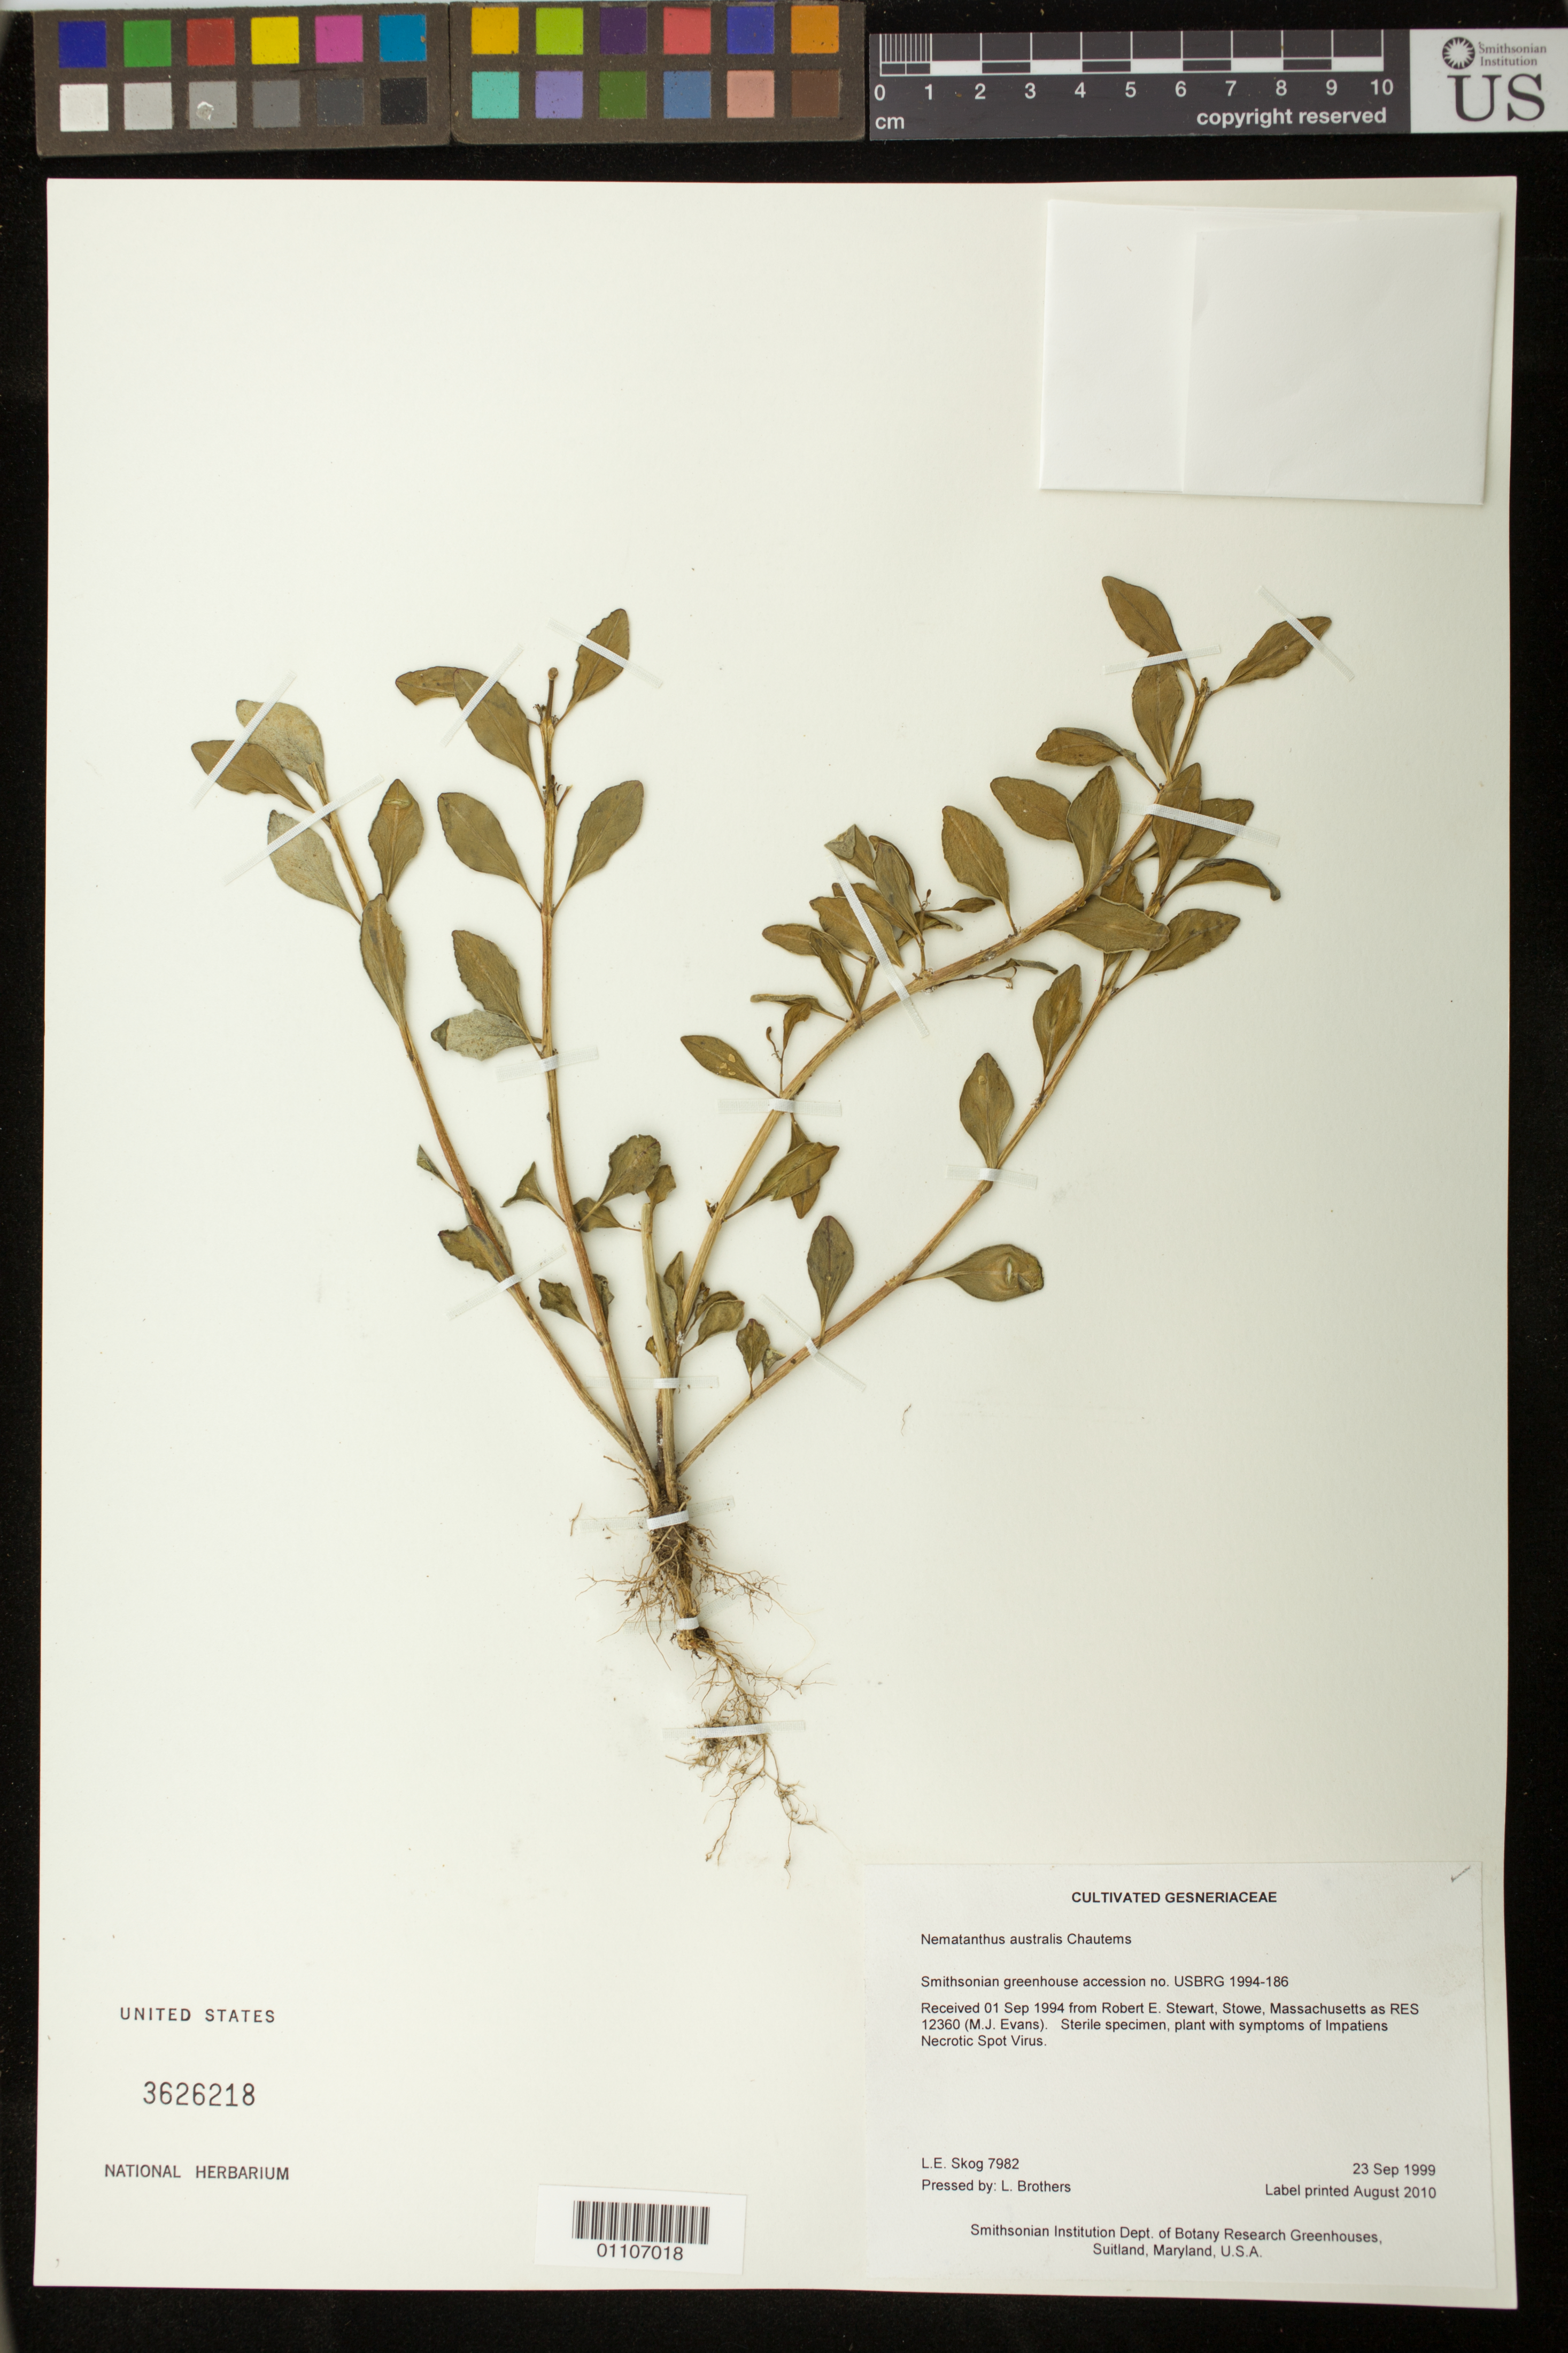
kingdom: Plantae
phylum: Tracheophyta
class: Magnoliopsida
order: Lamiales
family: Gesneriaceae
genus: Nematanthus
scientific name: Nematanthus australis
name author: Chautems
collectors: L. E. Skog & L. Brothers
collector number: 7982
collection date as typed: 23 Sep 1999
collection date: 1999-09-23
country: United States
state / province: Maryland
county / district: Prince George's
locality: Smithsonian Institution Dept. of Botany Research Greenhouses, Suitland, Maryland, U.S.A.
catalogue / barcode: US 3626218